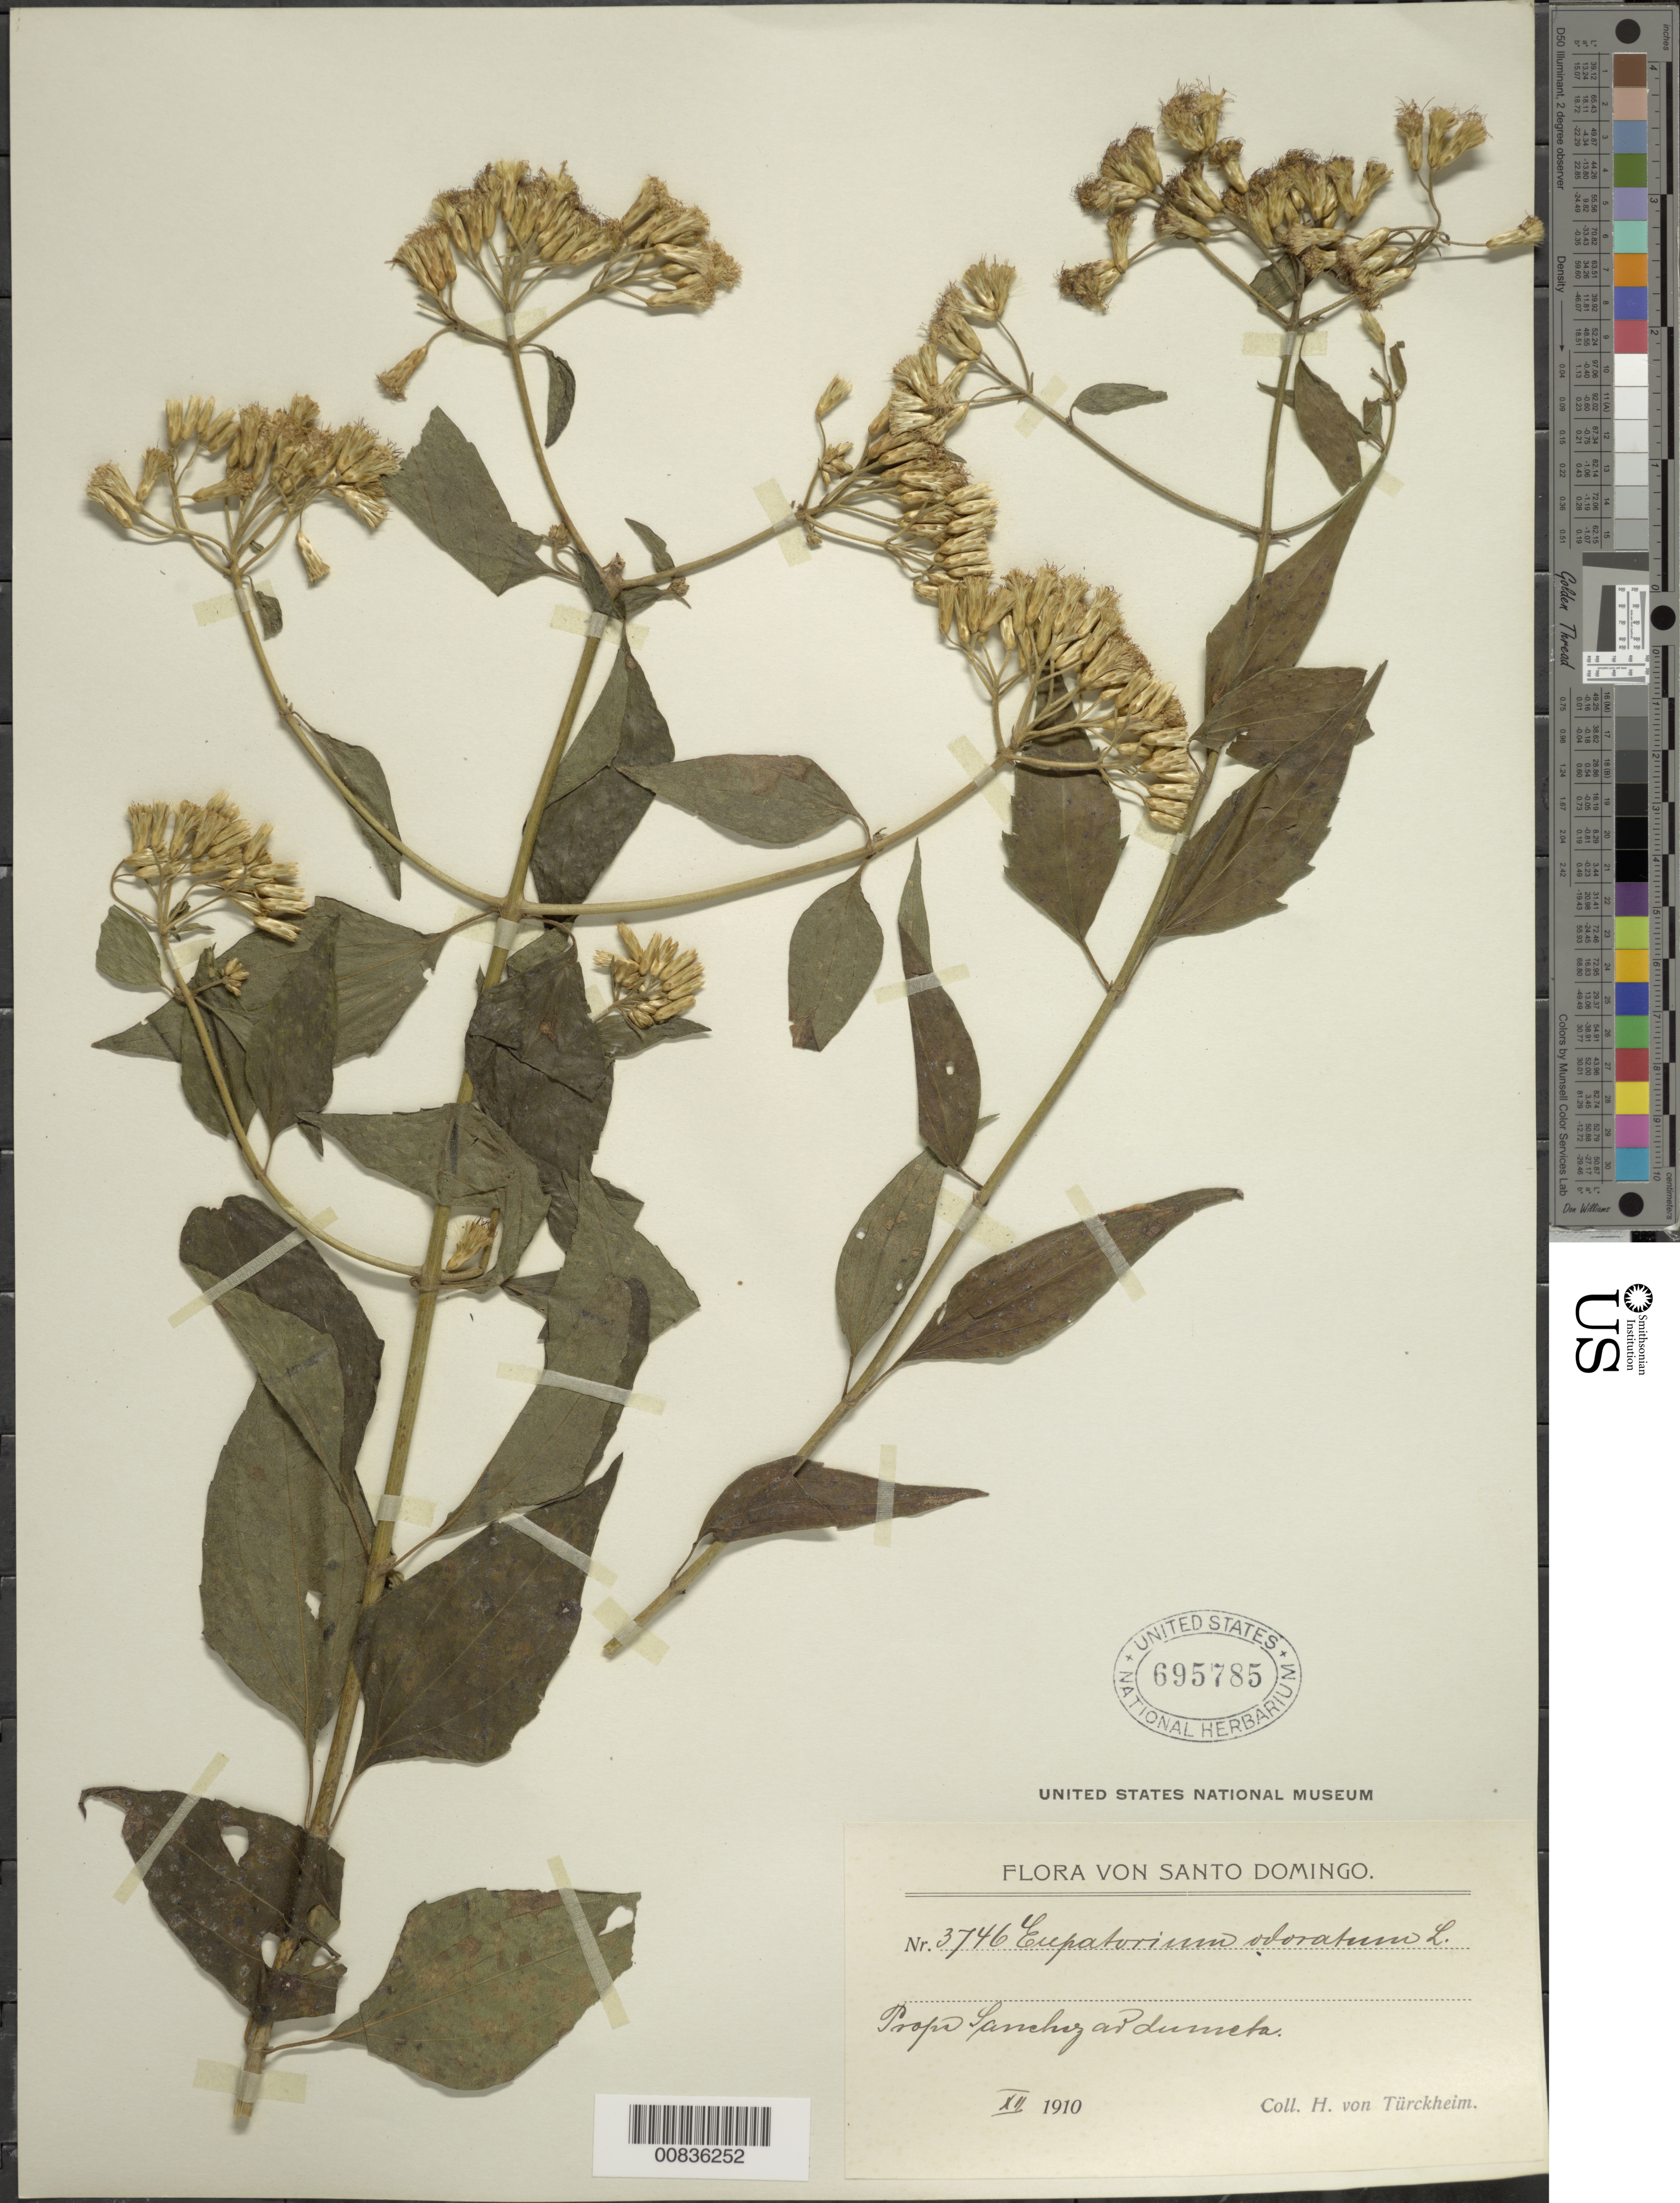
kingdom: Plantae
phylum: Tracheophyta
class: Magnoliopsida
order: Asterales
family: Asteraceae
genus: Chromolaena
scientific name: Chromolaena odorata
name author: (L.) R.M. King & H. Rob.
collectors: H. von Türckheim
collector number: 3746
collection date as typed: Dec 1910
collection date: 1910-12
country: Dominican Republic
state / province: Sanchez Ramirez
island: Hispaniola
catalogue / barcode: US 695785